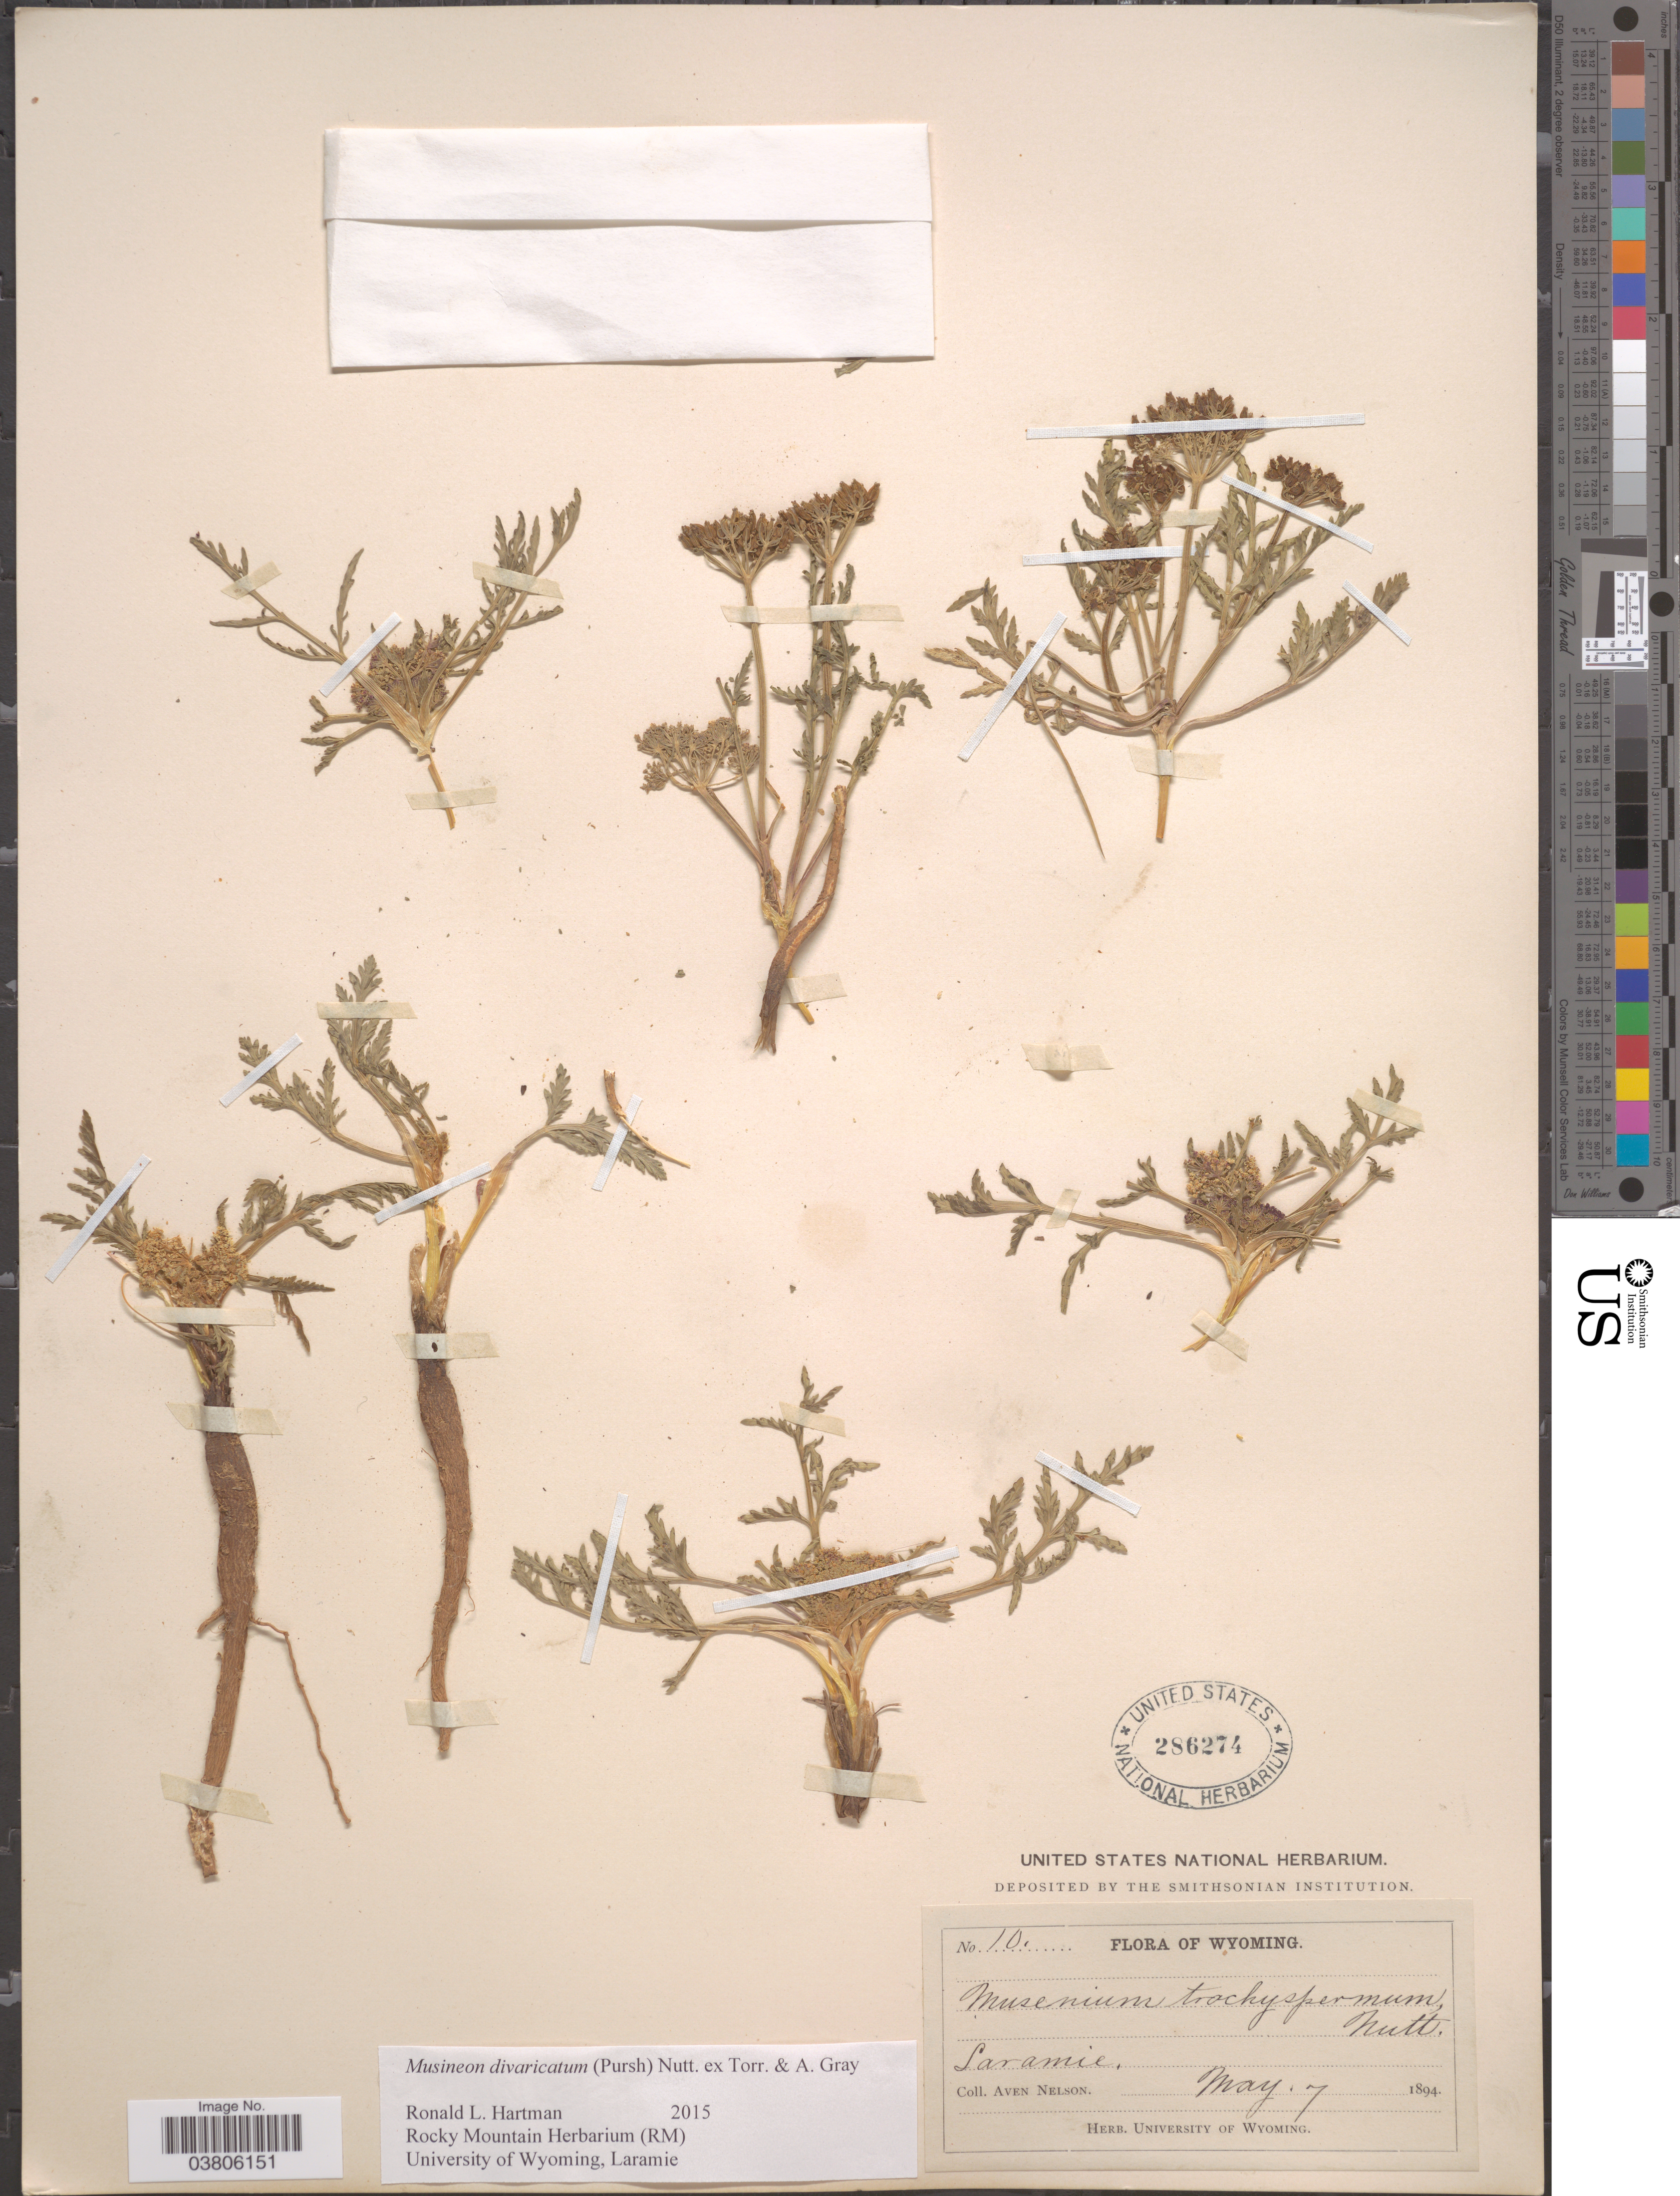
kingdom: Plantae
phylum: Tracheophyta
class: Magnoliopsida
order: Apiales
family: Apiaceae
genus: Musineon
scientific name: Musineon divaricatum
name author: (Pursh) Nutt.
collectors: A. Nelson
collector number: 10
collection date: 1894-05-07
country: United States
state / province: Wyoming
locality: Laramie.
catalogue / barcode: US 286274